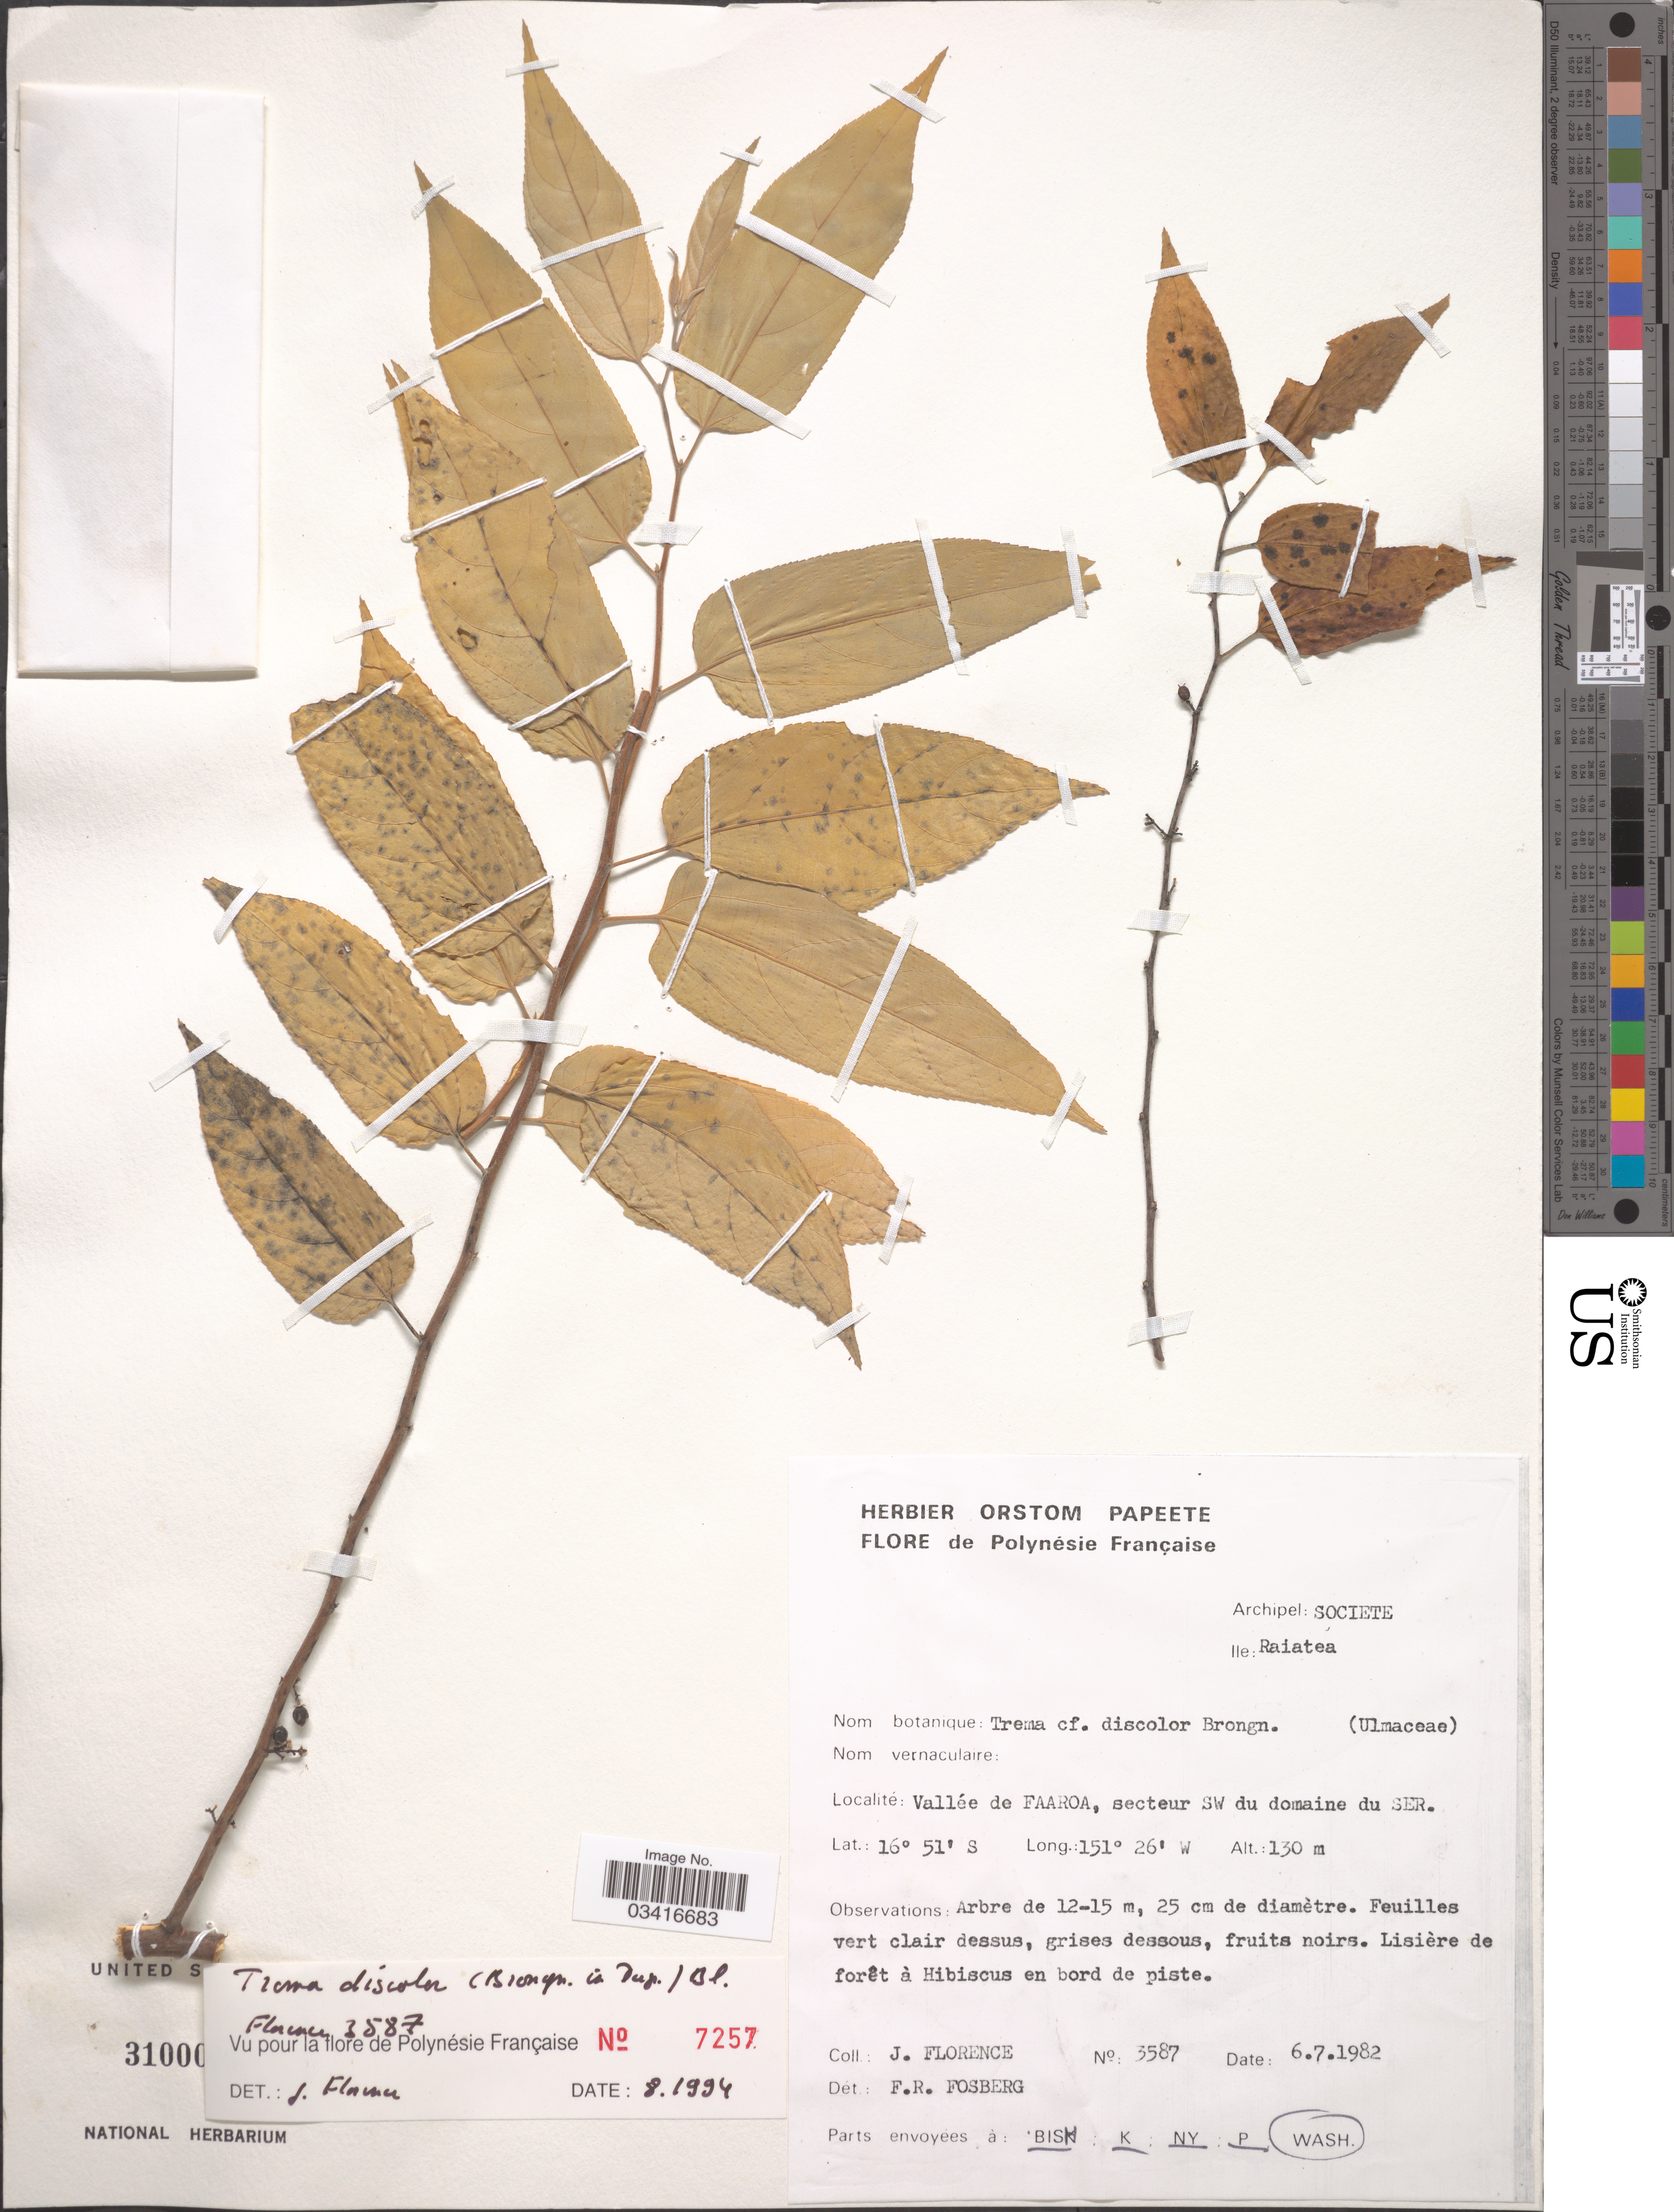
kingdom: Plantae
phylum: Tracheophyta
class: Magnoliopsida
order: Rosales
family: Cannabaceae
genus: Trema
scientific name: Trema discolor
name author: Blume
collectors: J. Florence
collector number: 3587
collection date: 1982-07-06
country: French Polynesia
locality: Archipel: Societe. Ile: Raiatea. Vallée de Faaroa, secteur SW du domaine du SER.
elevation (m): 130